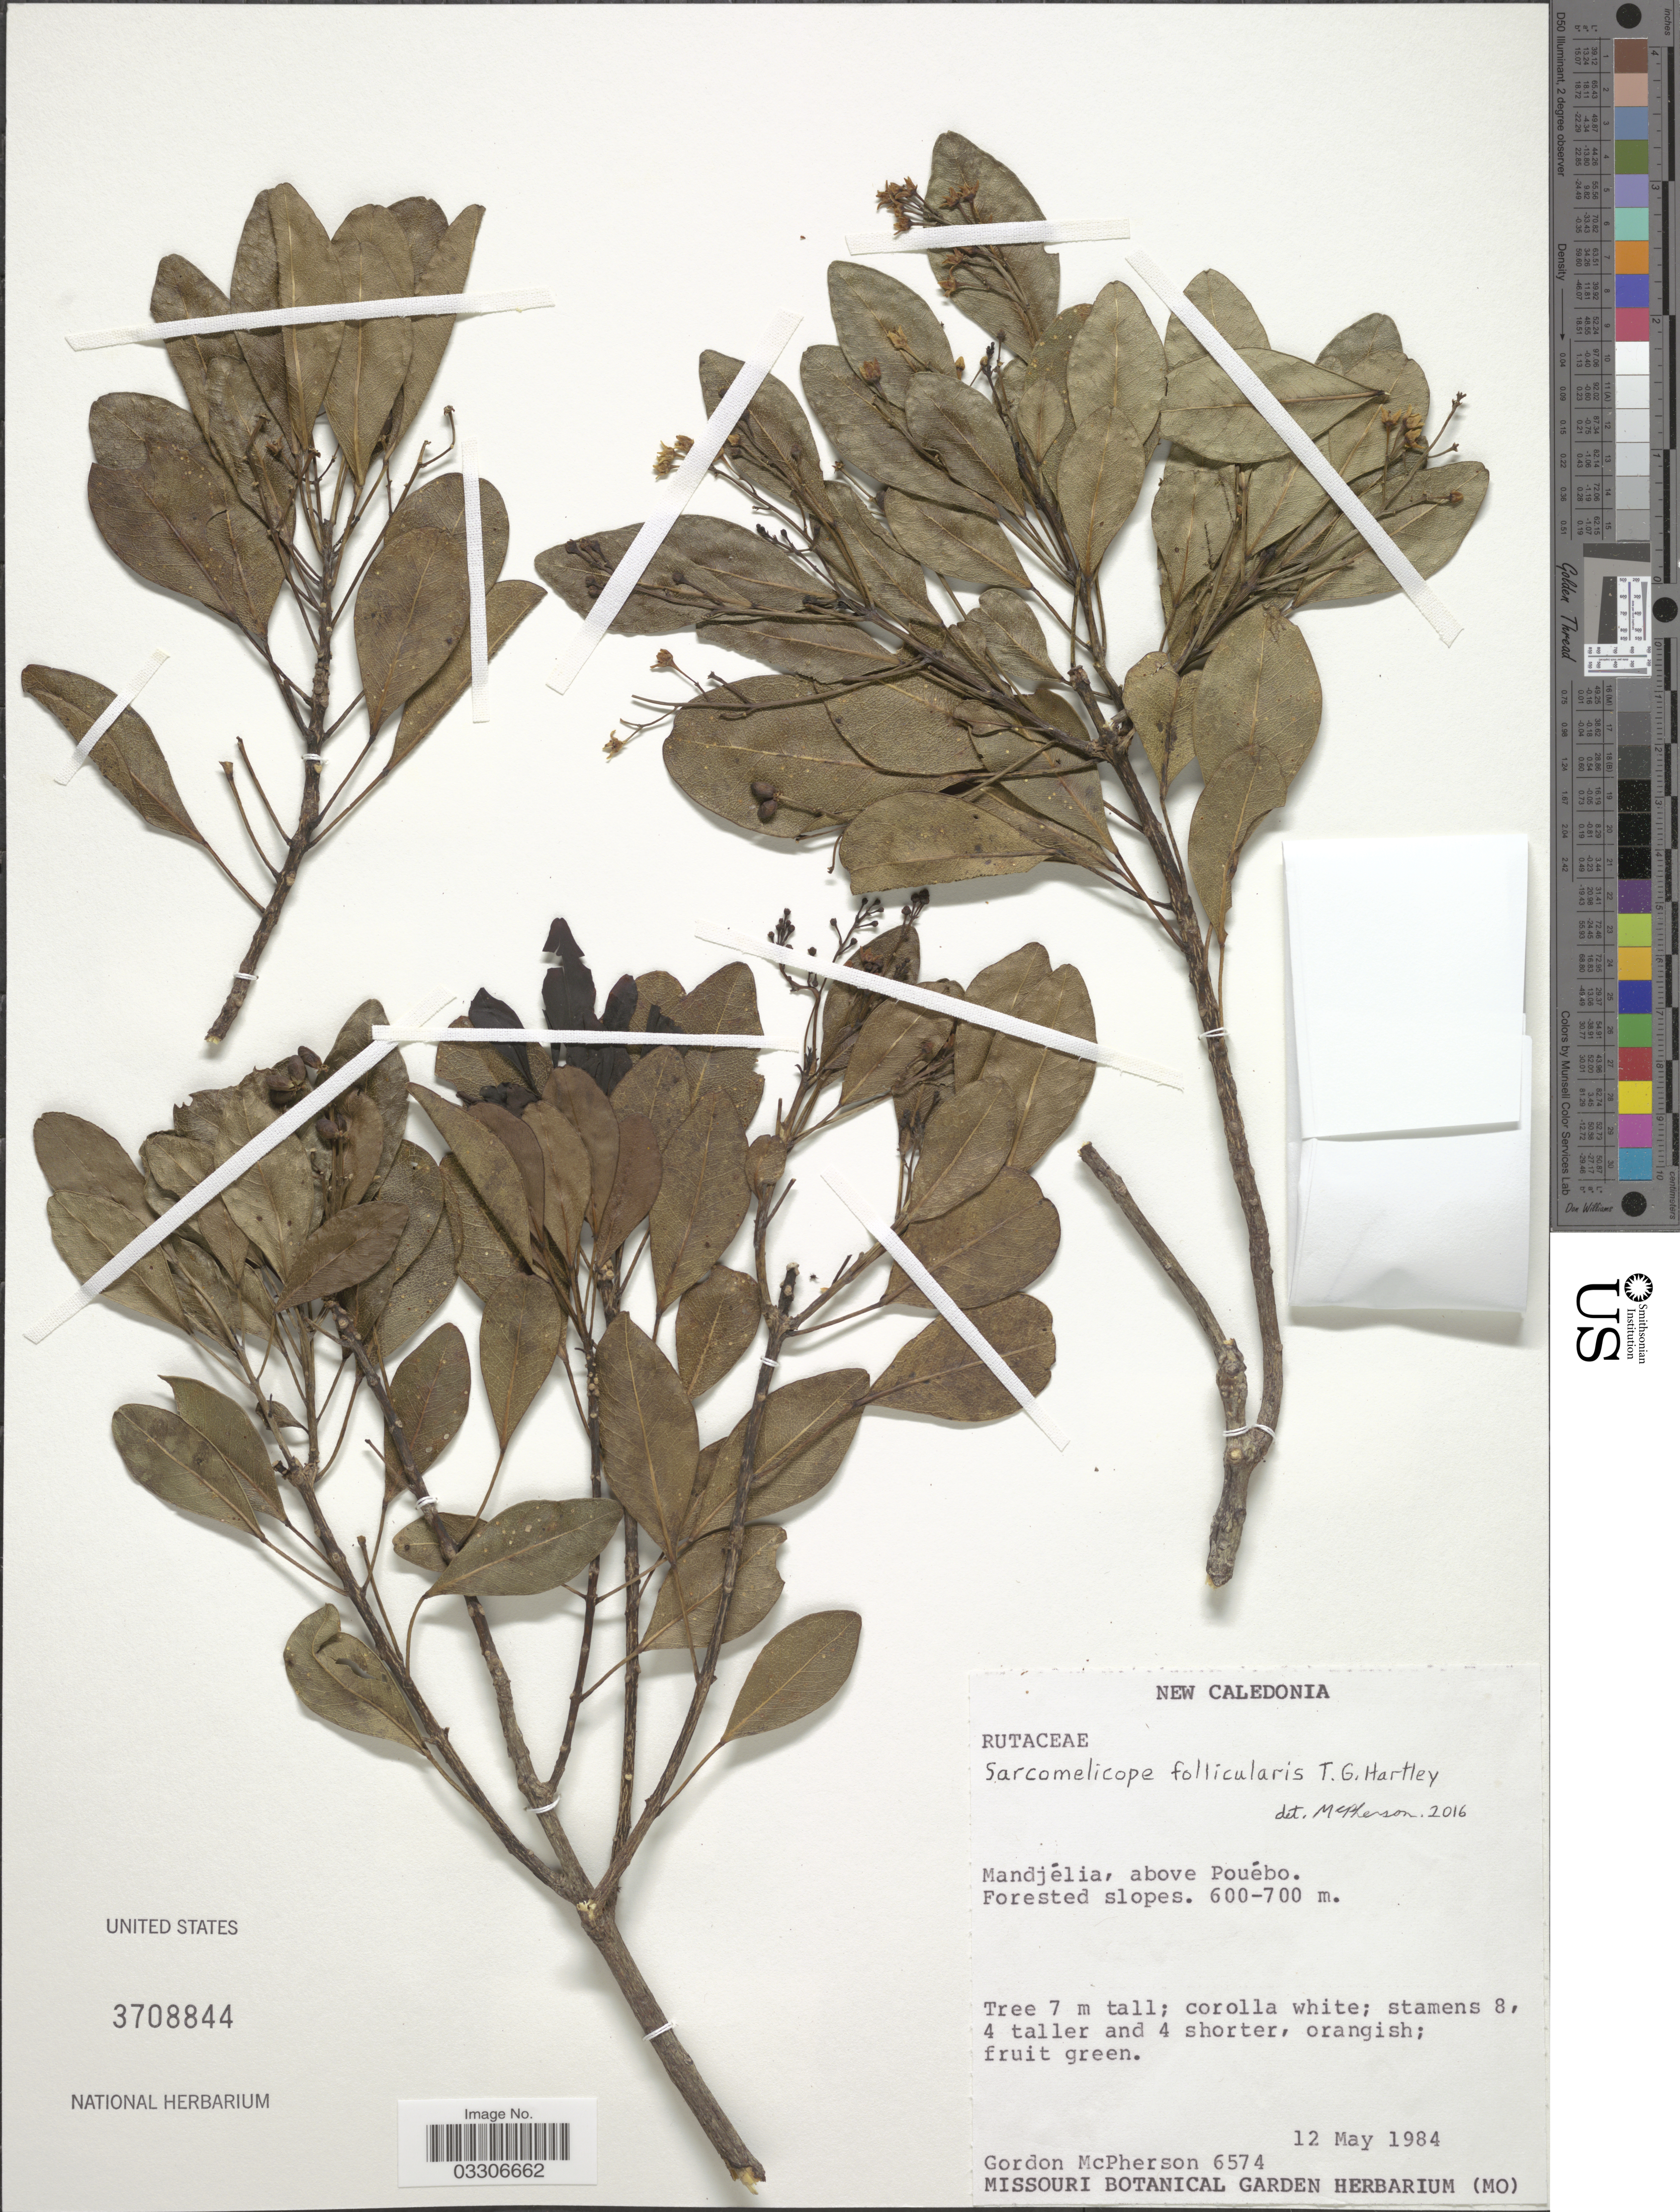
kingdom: Plantae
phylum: Tracheophyta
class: Magnoliopsida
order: Sapindales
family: Rutaceae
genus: Sarcomelicope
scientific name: Sarcomelicope follicularis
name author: T.G. Hartley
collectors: G. D. McPherson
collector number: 6574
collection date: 1984-05-12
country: New Caledonia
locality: Mandjélia, above Pouébo.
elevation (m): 600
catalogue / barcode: US 3708844